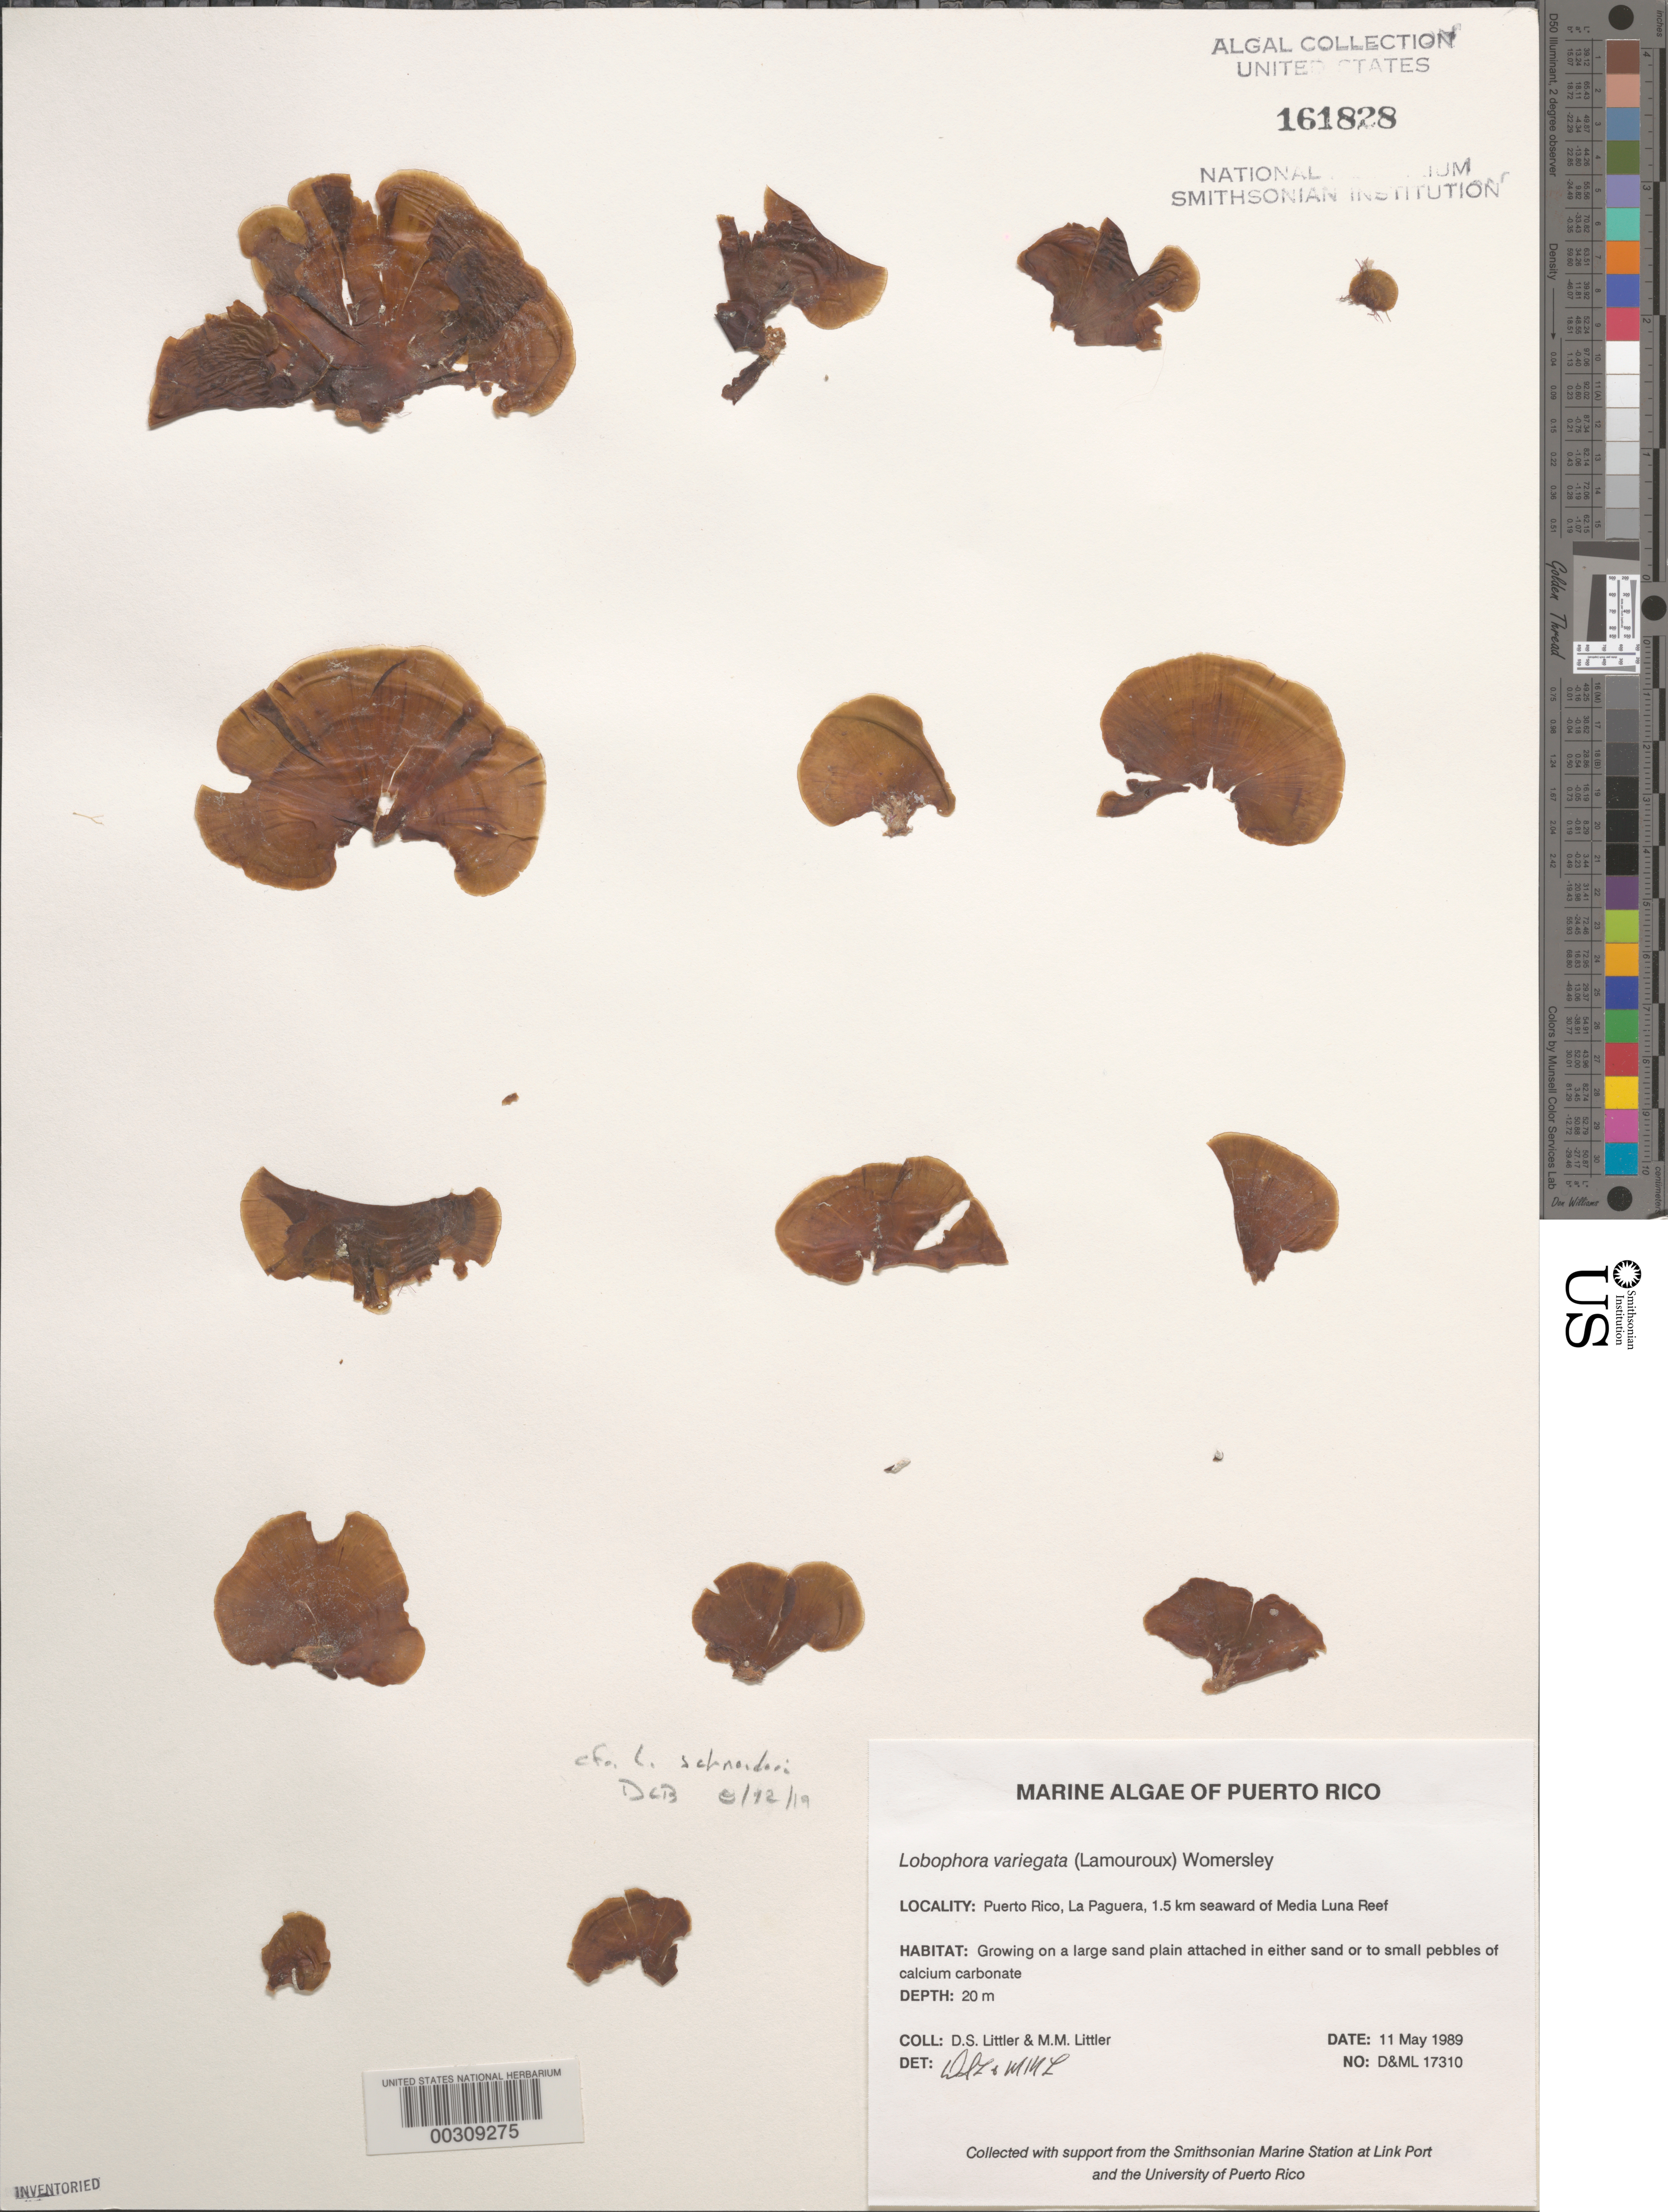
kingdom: Chromista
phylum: Ochrophyta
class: Phaeophyceae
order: Dictyotales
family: Dictyotaceae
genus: Lobophora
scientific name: Lobophora variegata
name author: (J.V.Lamouroux) Womersley & E.C. Oliveira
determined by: Littler, D. S.; Littler, M. M.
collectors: D. S. Littler & M. M. Littler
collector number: D&ML 17310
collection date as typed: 11 May 1989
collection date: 1989-05-11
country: Puerto Rico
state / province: Lajas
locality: La Parguera, 1.5. km seaward of Media Luna Reef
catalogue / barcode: US 161828